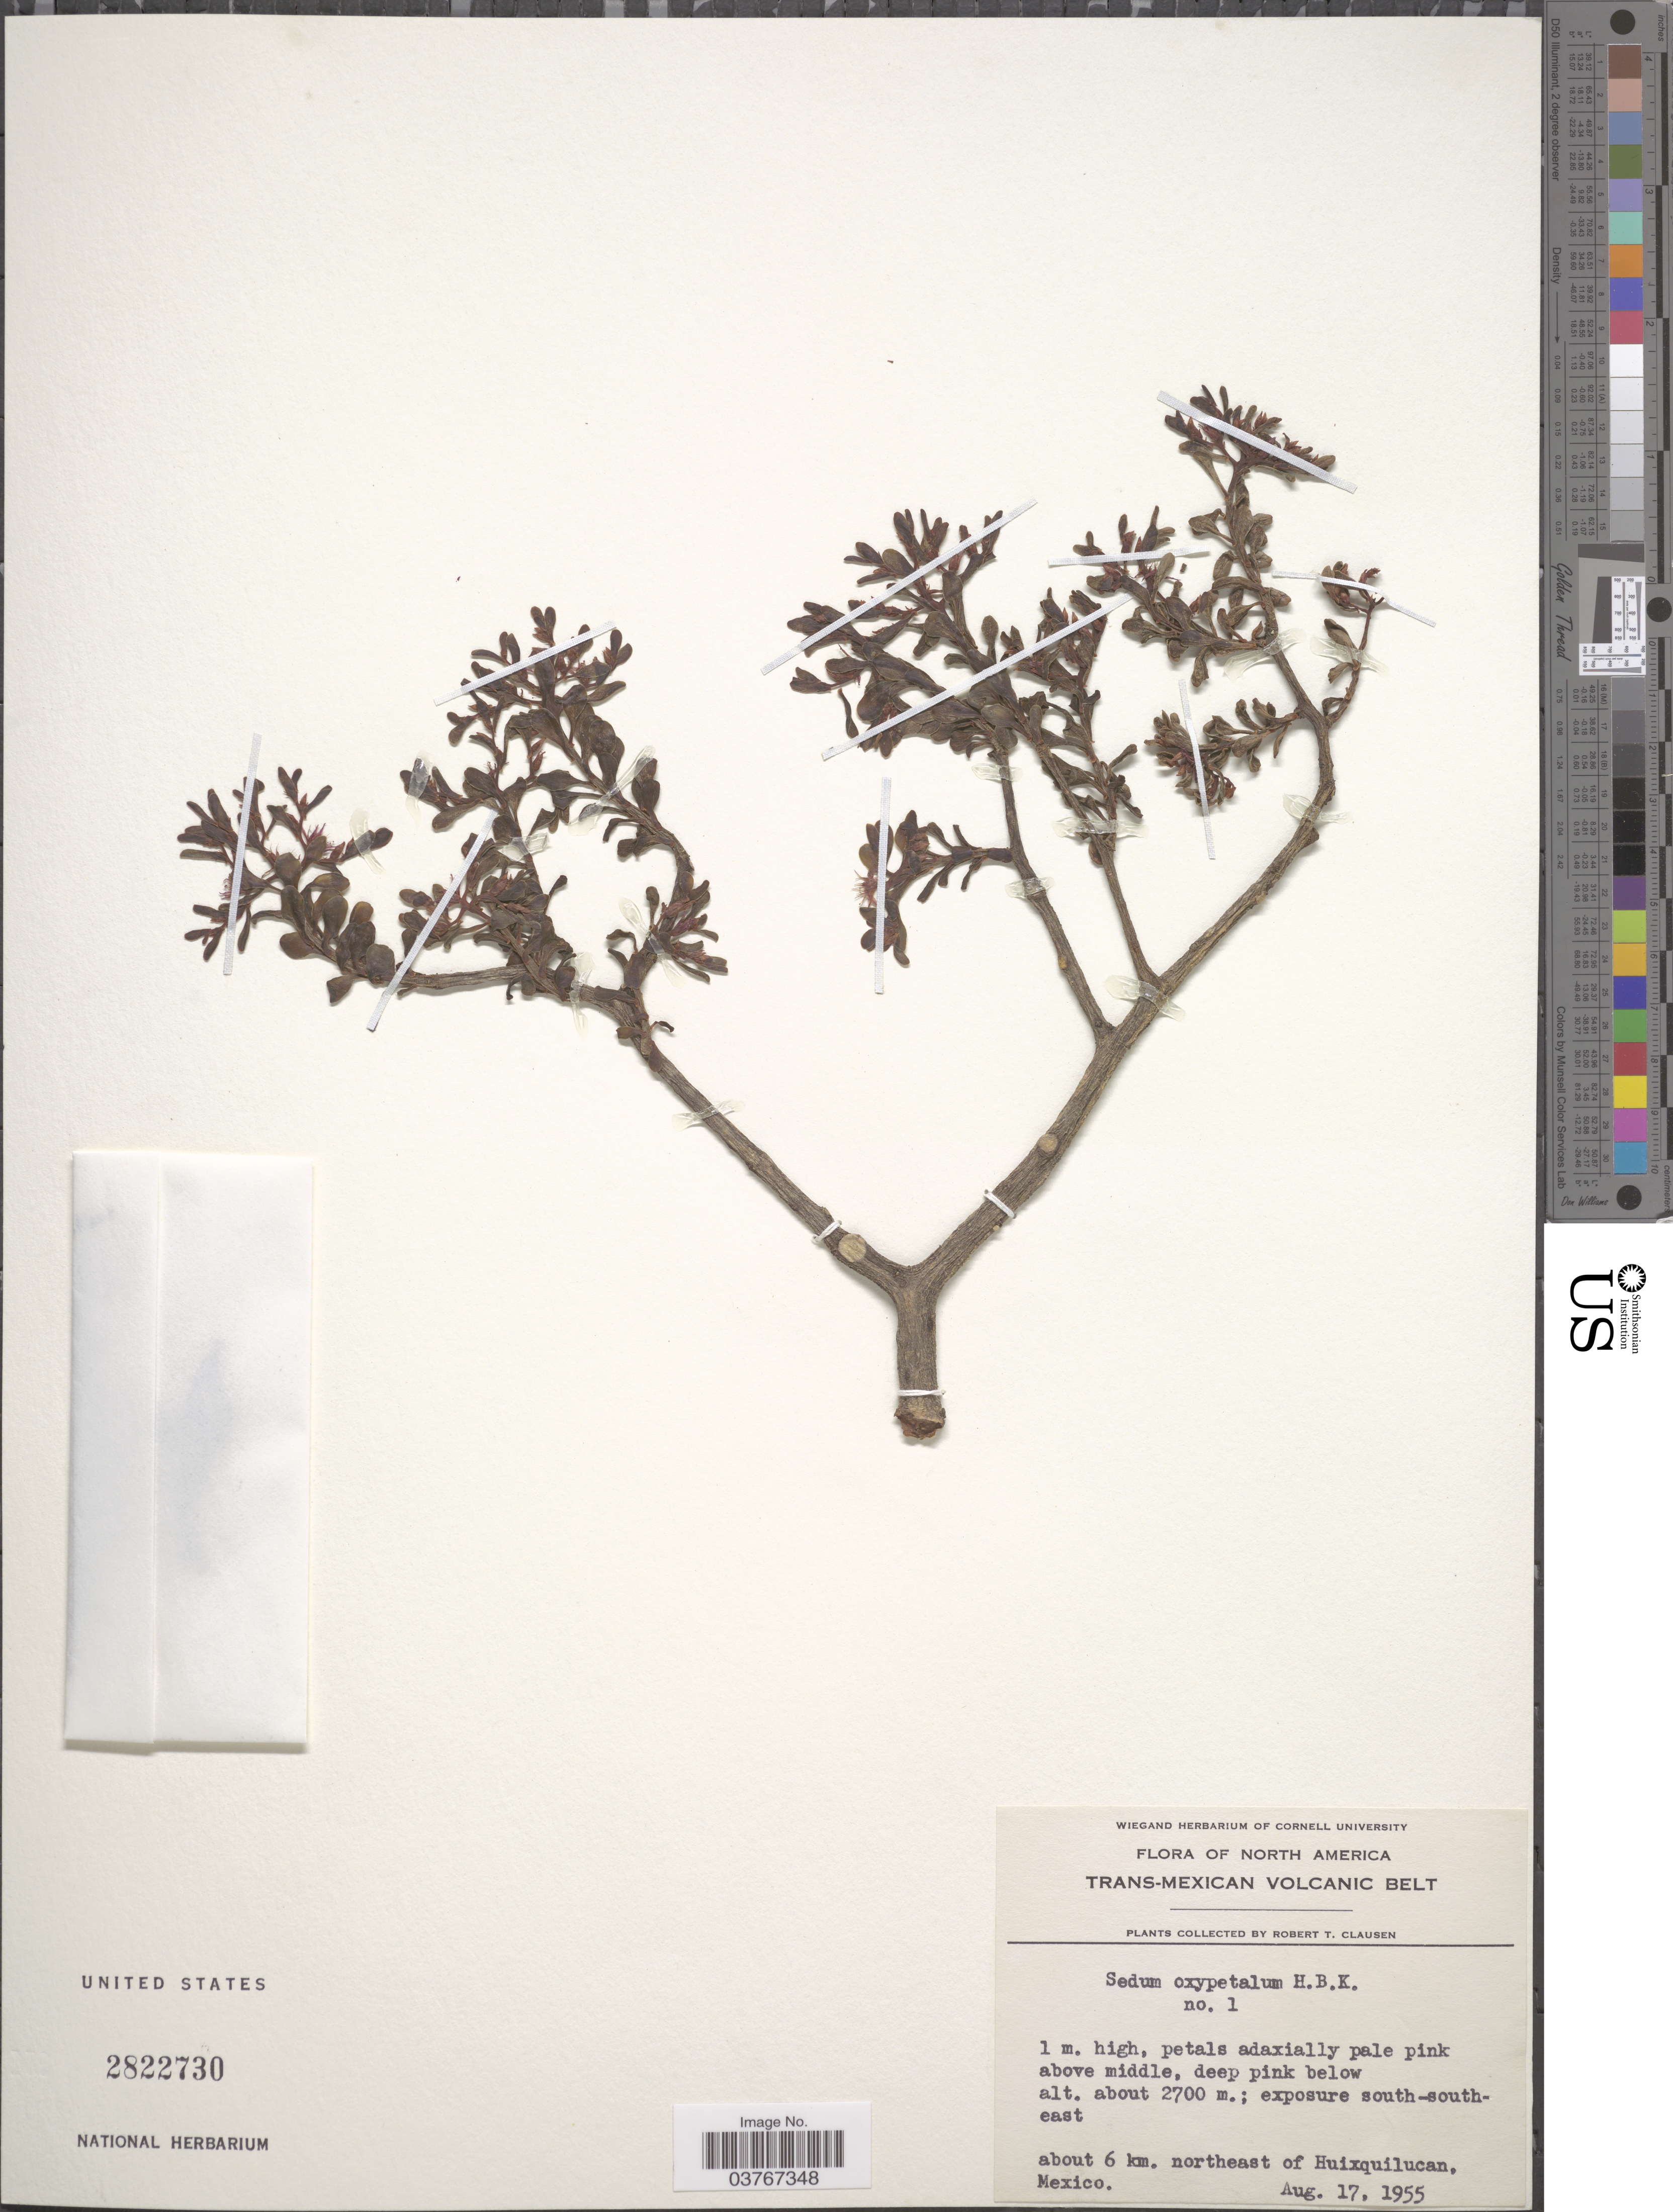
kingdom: Plantae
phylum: Tracheophyta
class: Magnoliopsida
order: Saxifragales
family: Crassulaceae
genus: Sedum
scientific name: Sedum oxypetalum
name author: Kunth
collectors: R. T. Clausen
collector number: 1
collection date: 1955-08-17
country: Mexico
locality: Trans-Mexican Volcanic Belt. Exposure south-southeast about 6 km. northeast of Huixquilucan.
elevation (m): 2700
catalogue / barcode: US 2822730